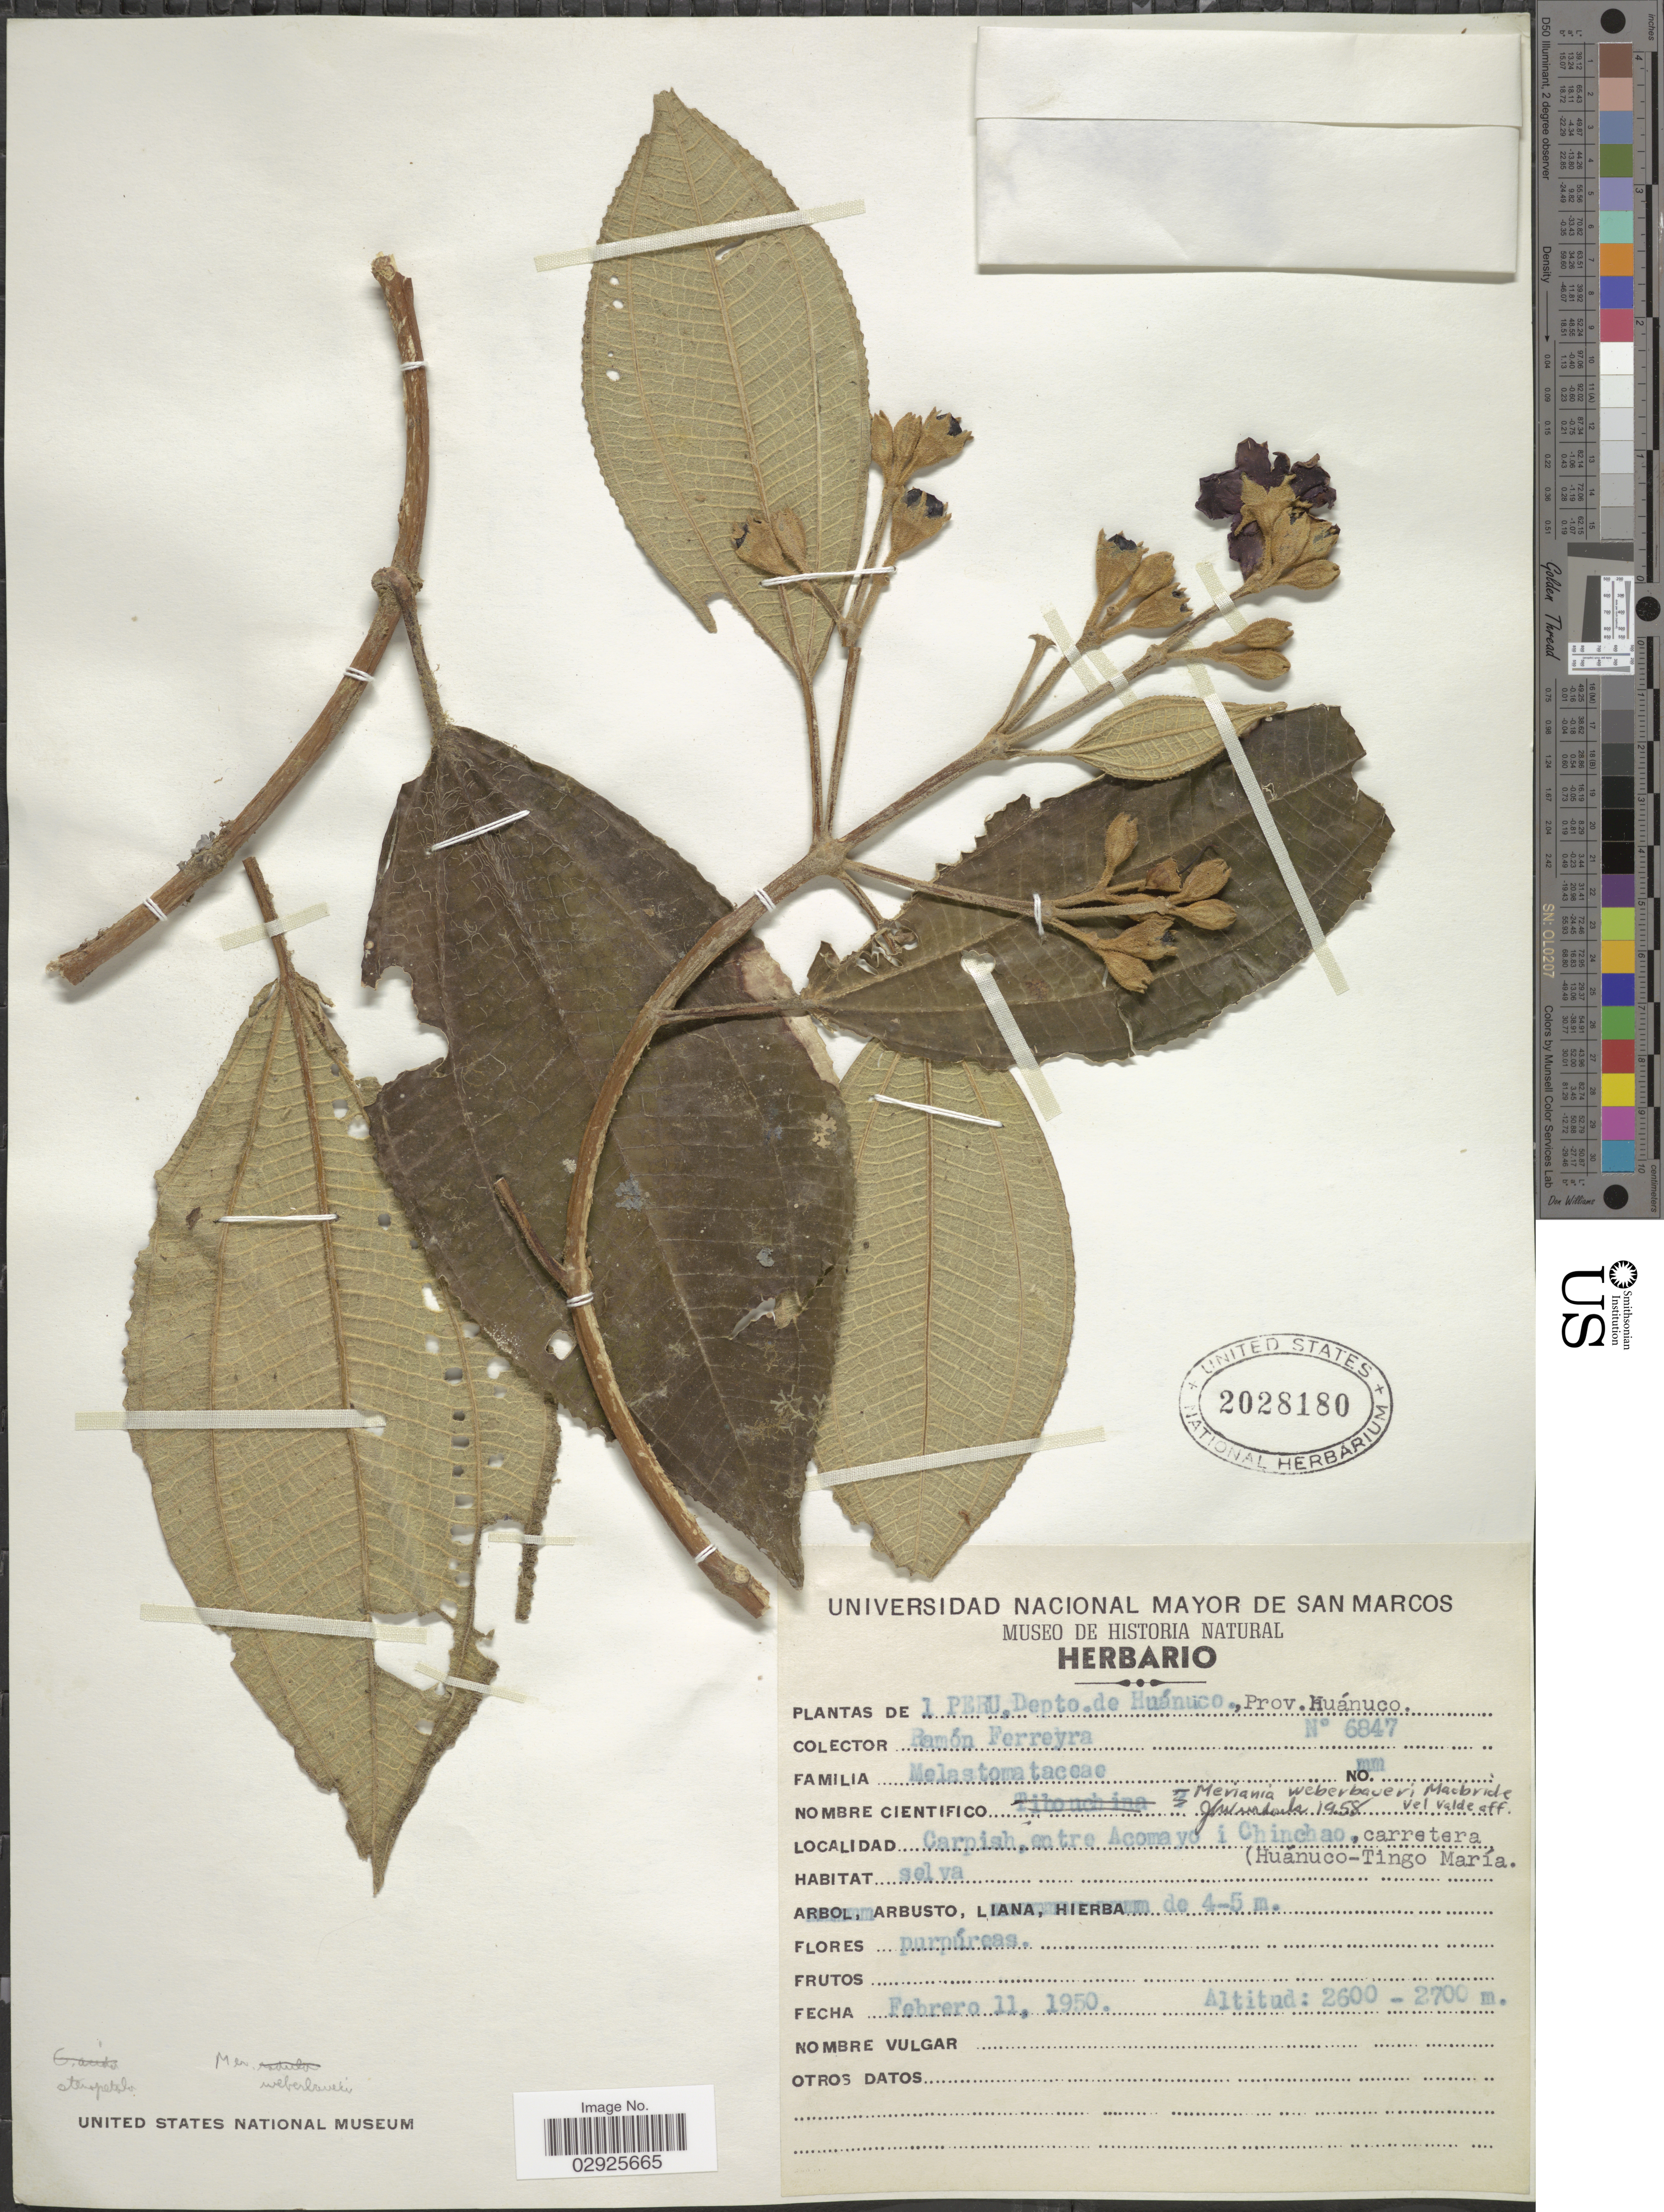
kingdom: Plantae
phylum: Tracheophyta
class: Magnoliopsida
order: Myrtales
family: Melastomataceae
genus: Meriania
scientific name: Meriania weberbaueri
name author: J.F. Macbr.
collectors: R. A. Ferreyra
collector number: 6847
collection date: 1950-02-11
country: Peru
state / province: Huánuco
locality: Depto. de Huánuco. Prov. Huánuco. Carpish, entre Acomayo i Chinchao. Carretera (Huánuco-Tingo María).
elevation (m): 2600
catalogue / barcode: US 2028180